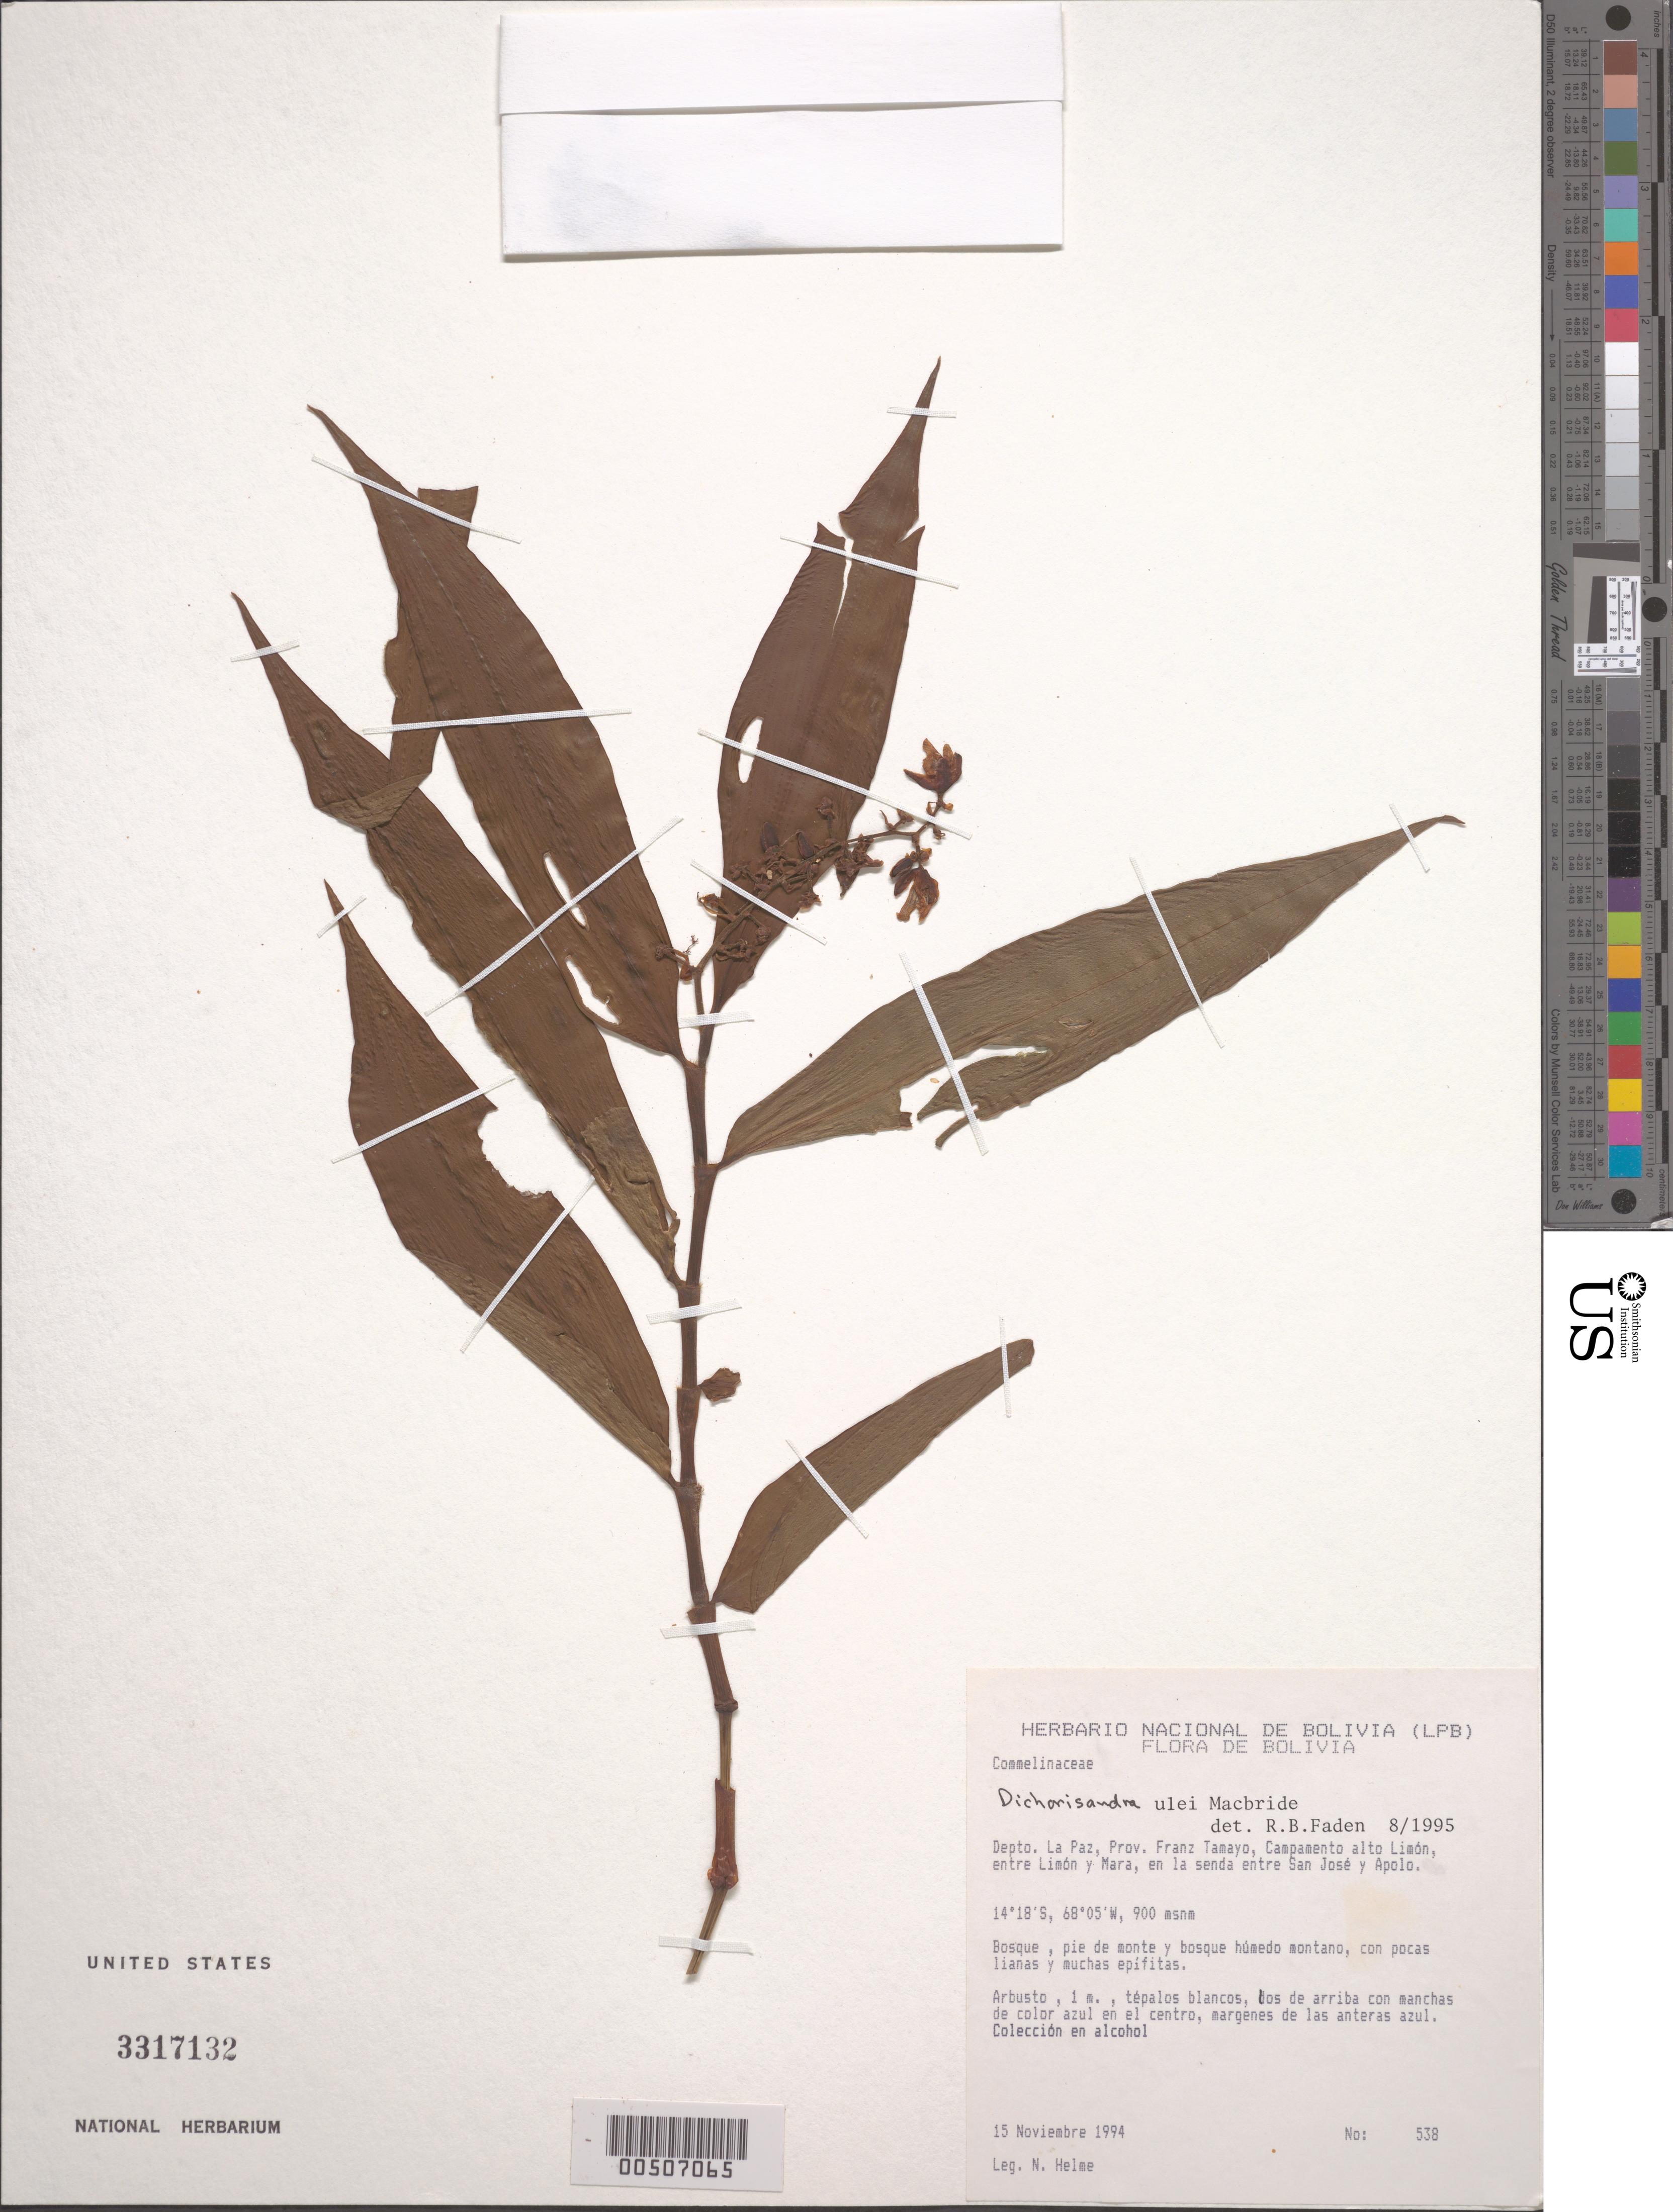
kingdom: Plantae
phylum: Tracheophyta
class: Liliopsida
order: Commelinales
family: Commelinaceae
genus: Dichorisandra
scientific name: Dichorisandra ulei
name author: J.F. Macbr.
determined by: Faden, Robert B., (US), Smithsonian Institution - National Museum of Natural History (UNITED STATES)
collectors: N. Helme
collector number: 538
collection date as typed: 15 Nov 1994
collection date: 1994-11-15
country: Bolivia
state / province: La Paz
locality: Franz Tamayo Prov., between Limon and Mara, between San Jose and Apolo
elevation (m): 900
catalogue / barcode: US 3317132